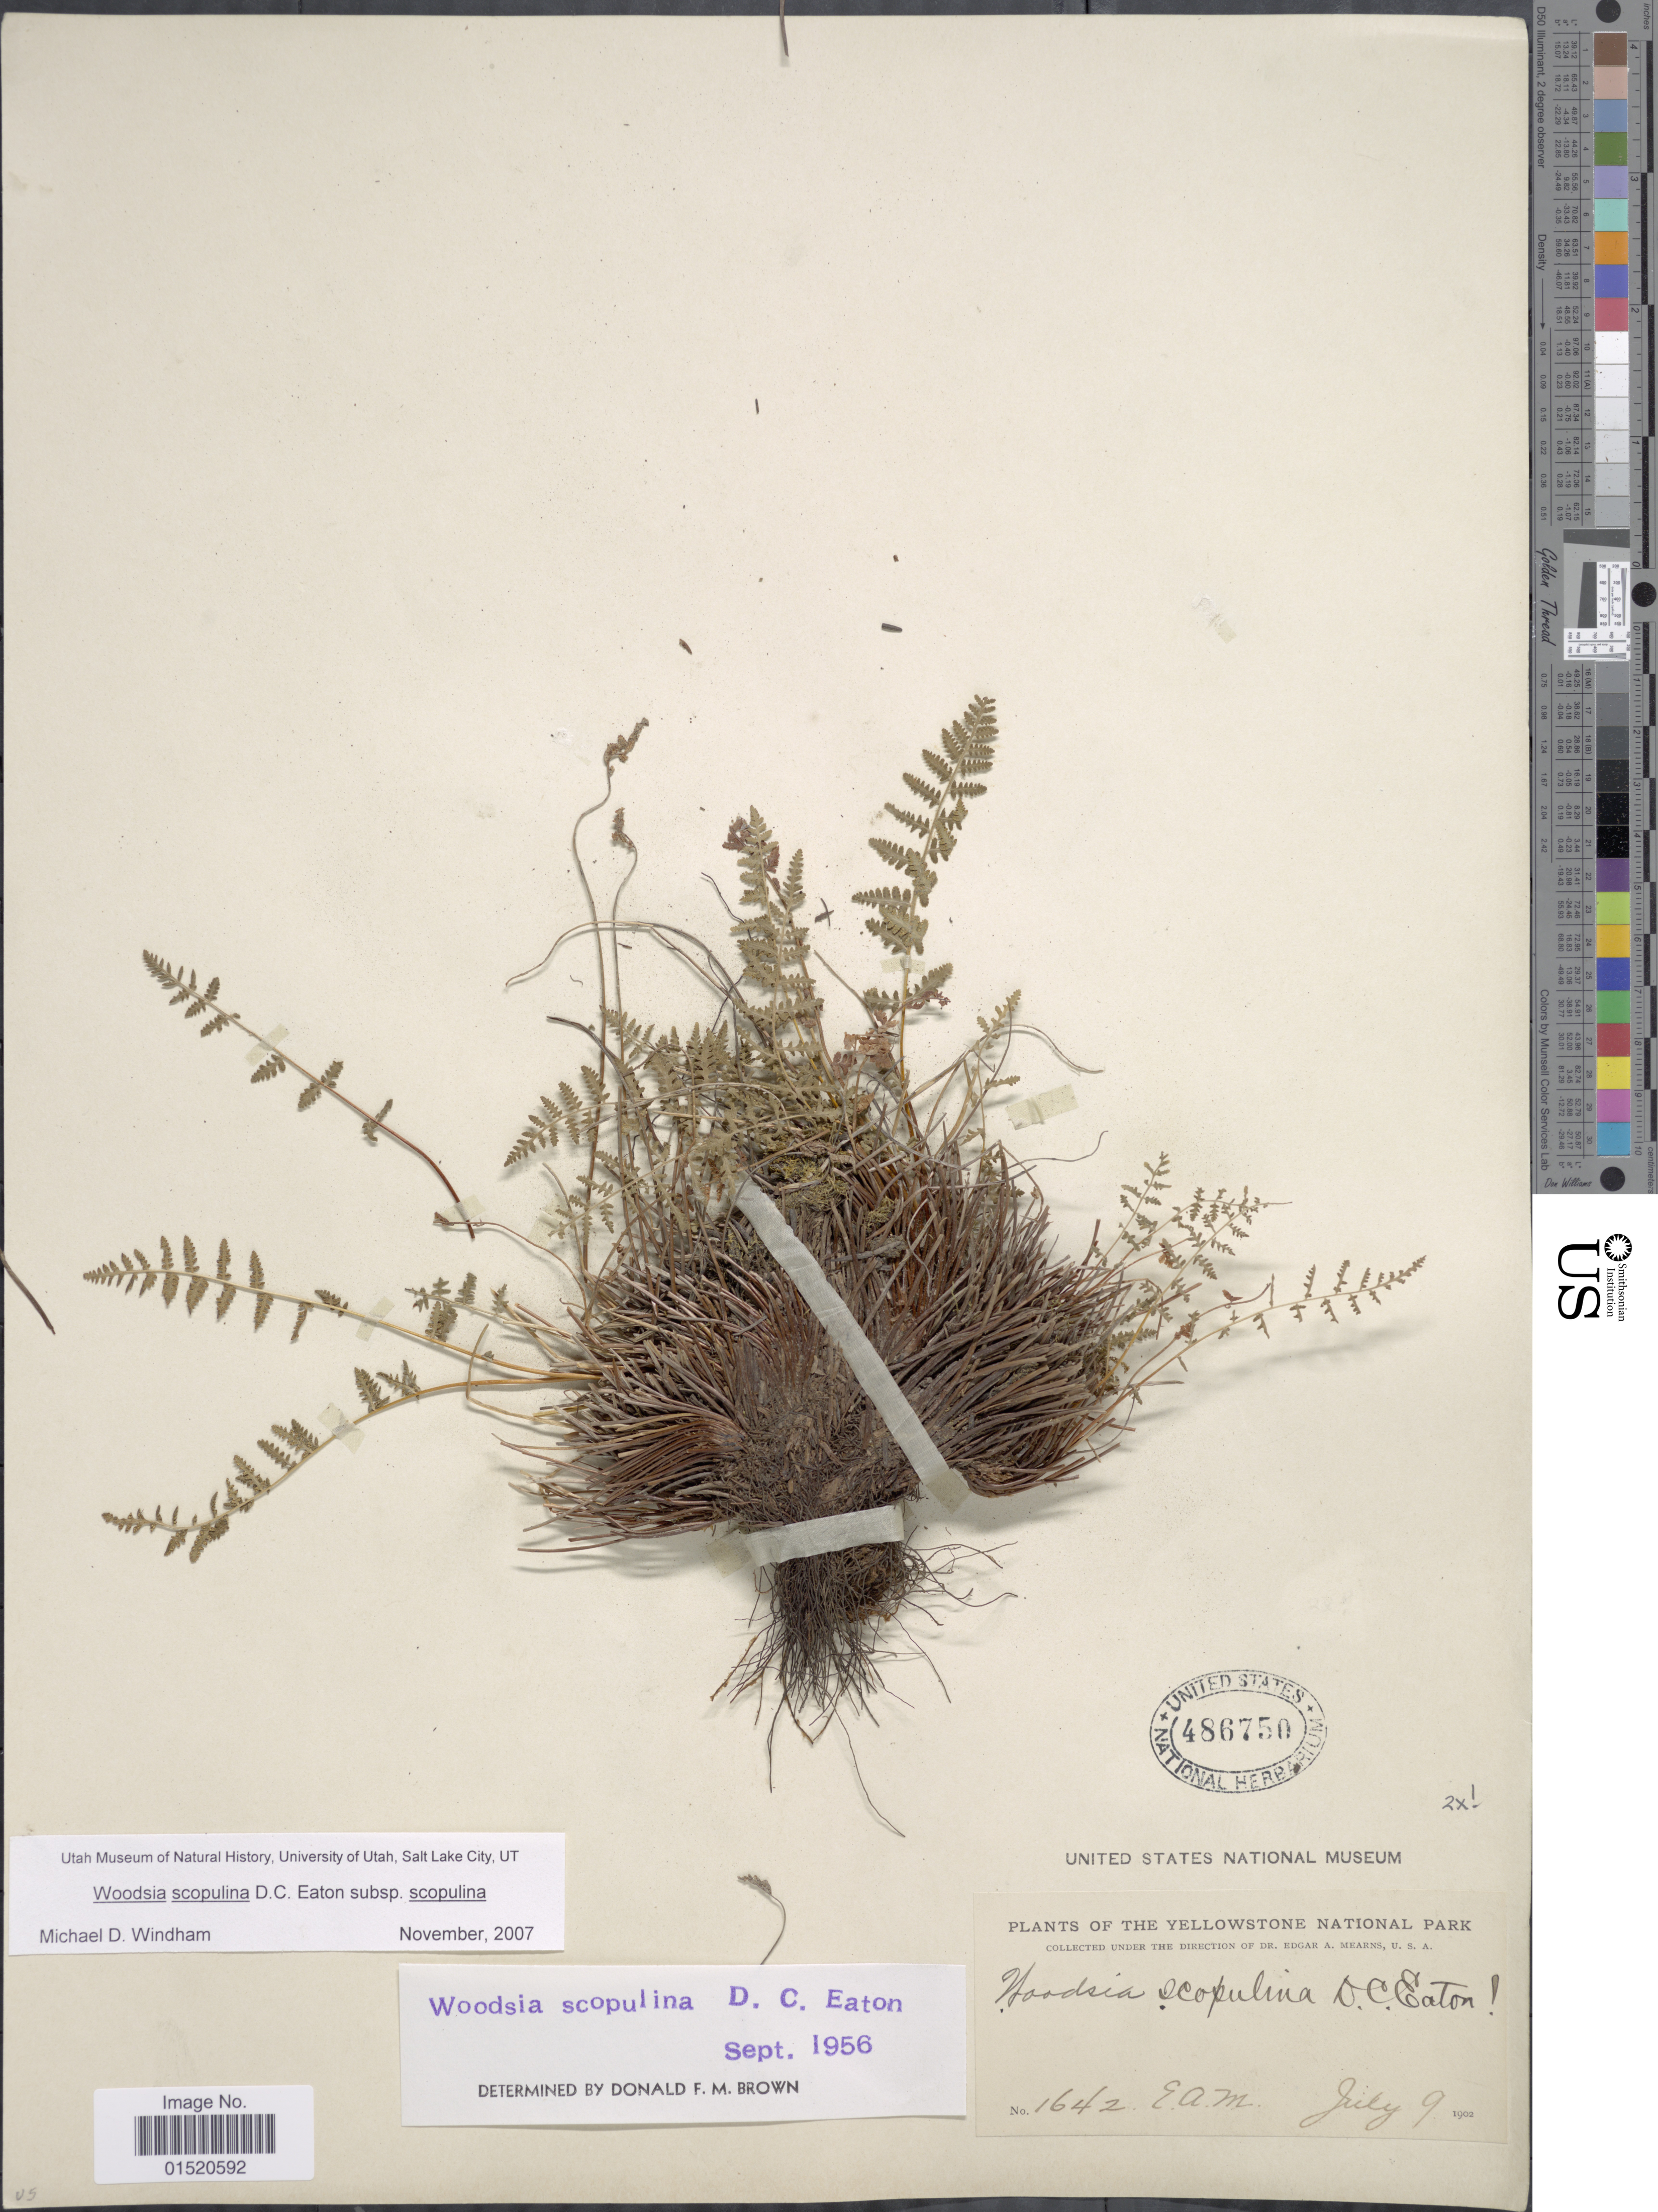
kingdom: Plantae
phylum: Tracheophyta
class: Polypodiopsida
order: Polypodiales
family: Woodsiaceae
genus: Woodsia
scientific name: Woodsia scopulina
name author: D.C. Eaton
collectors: E. A. Mearns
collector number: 1642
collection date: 1902-07-09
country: United States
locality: Yellowstone National Park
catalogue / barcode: US 486750